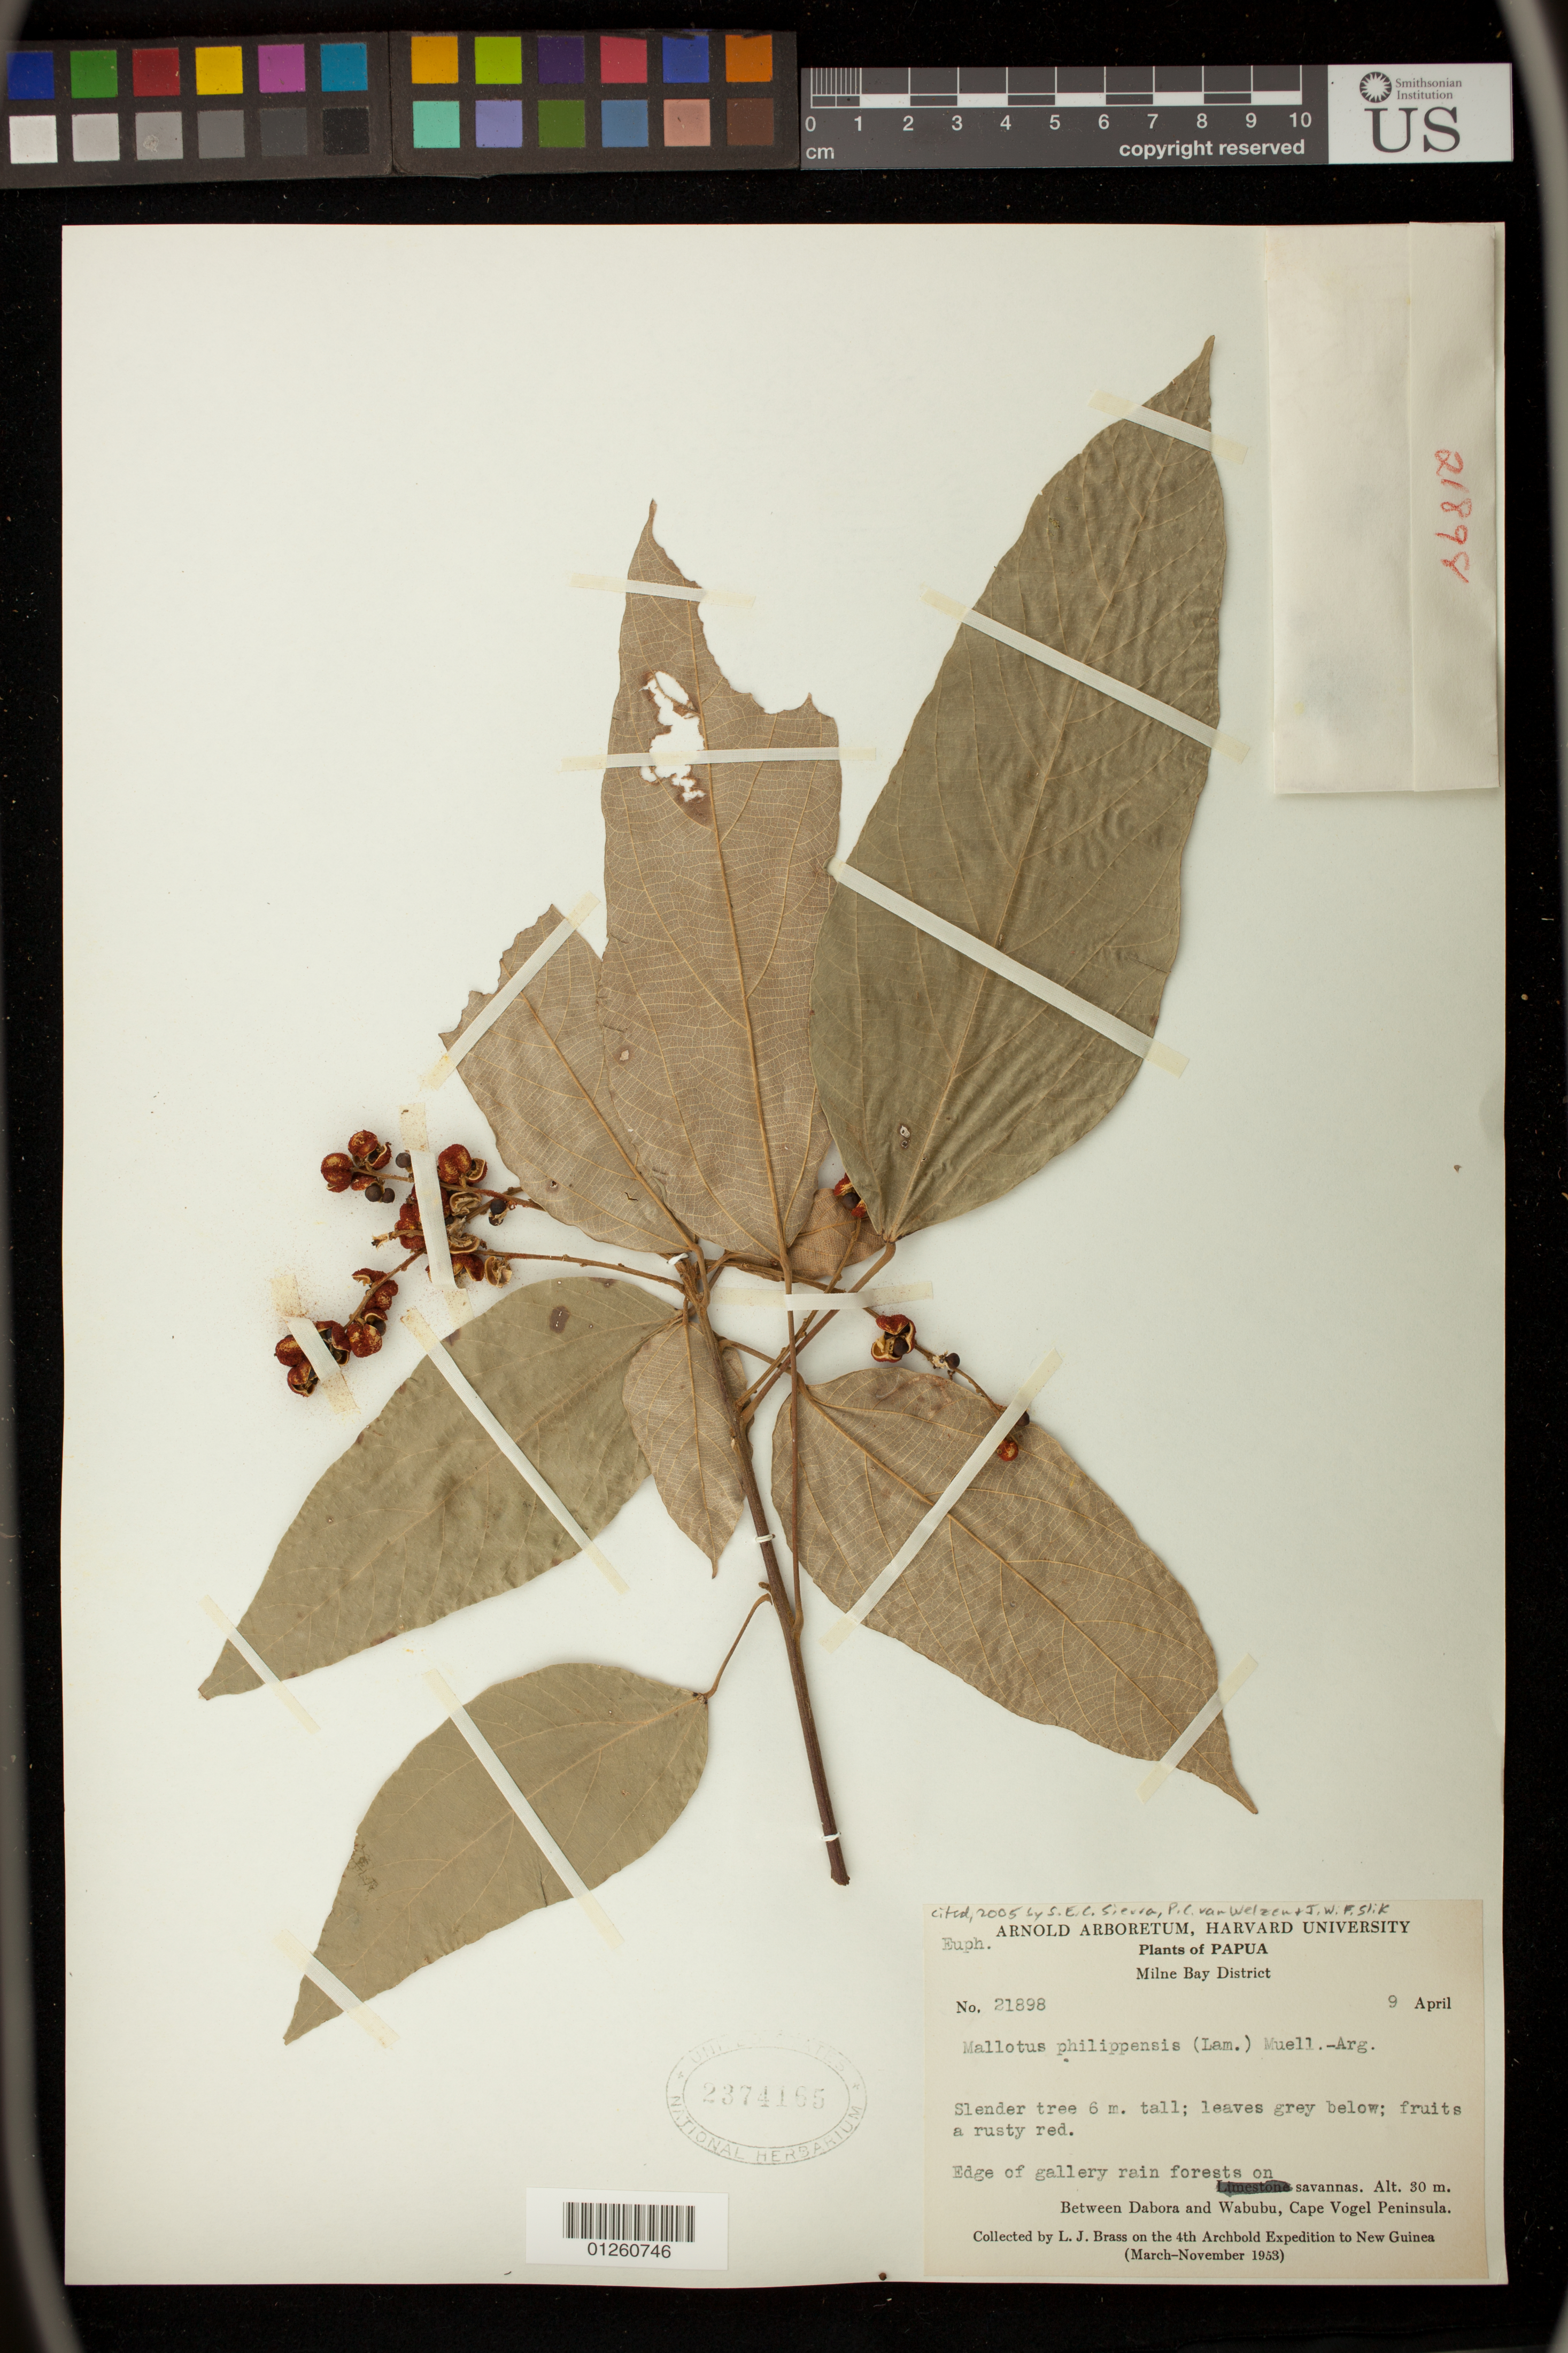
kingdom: Plantae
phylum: Tracheophyta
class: Magnoliopsida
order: Malpighiales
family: Euphorbiaceae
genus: Mallotus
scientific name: Mallotus philippensis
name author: (Lam.) Müll. Arg.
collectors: L. J. Brass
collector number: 21898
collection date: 1953-04-09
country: Papua New Guinea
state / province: Milne Bay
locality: Between Dabora and Wabubu, Cape Vogel Peninsula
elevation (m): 30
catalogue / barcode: US 2374165